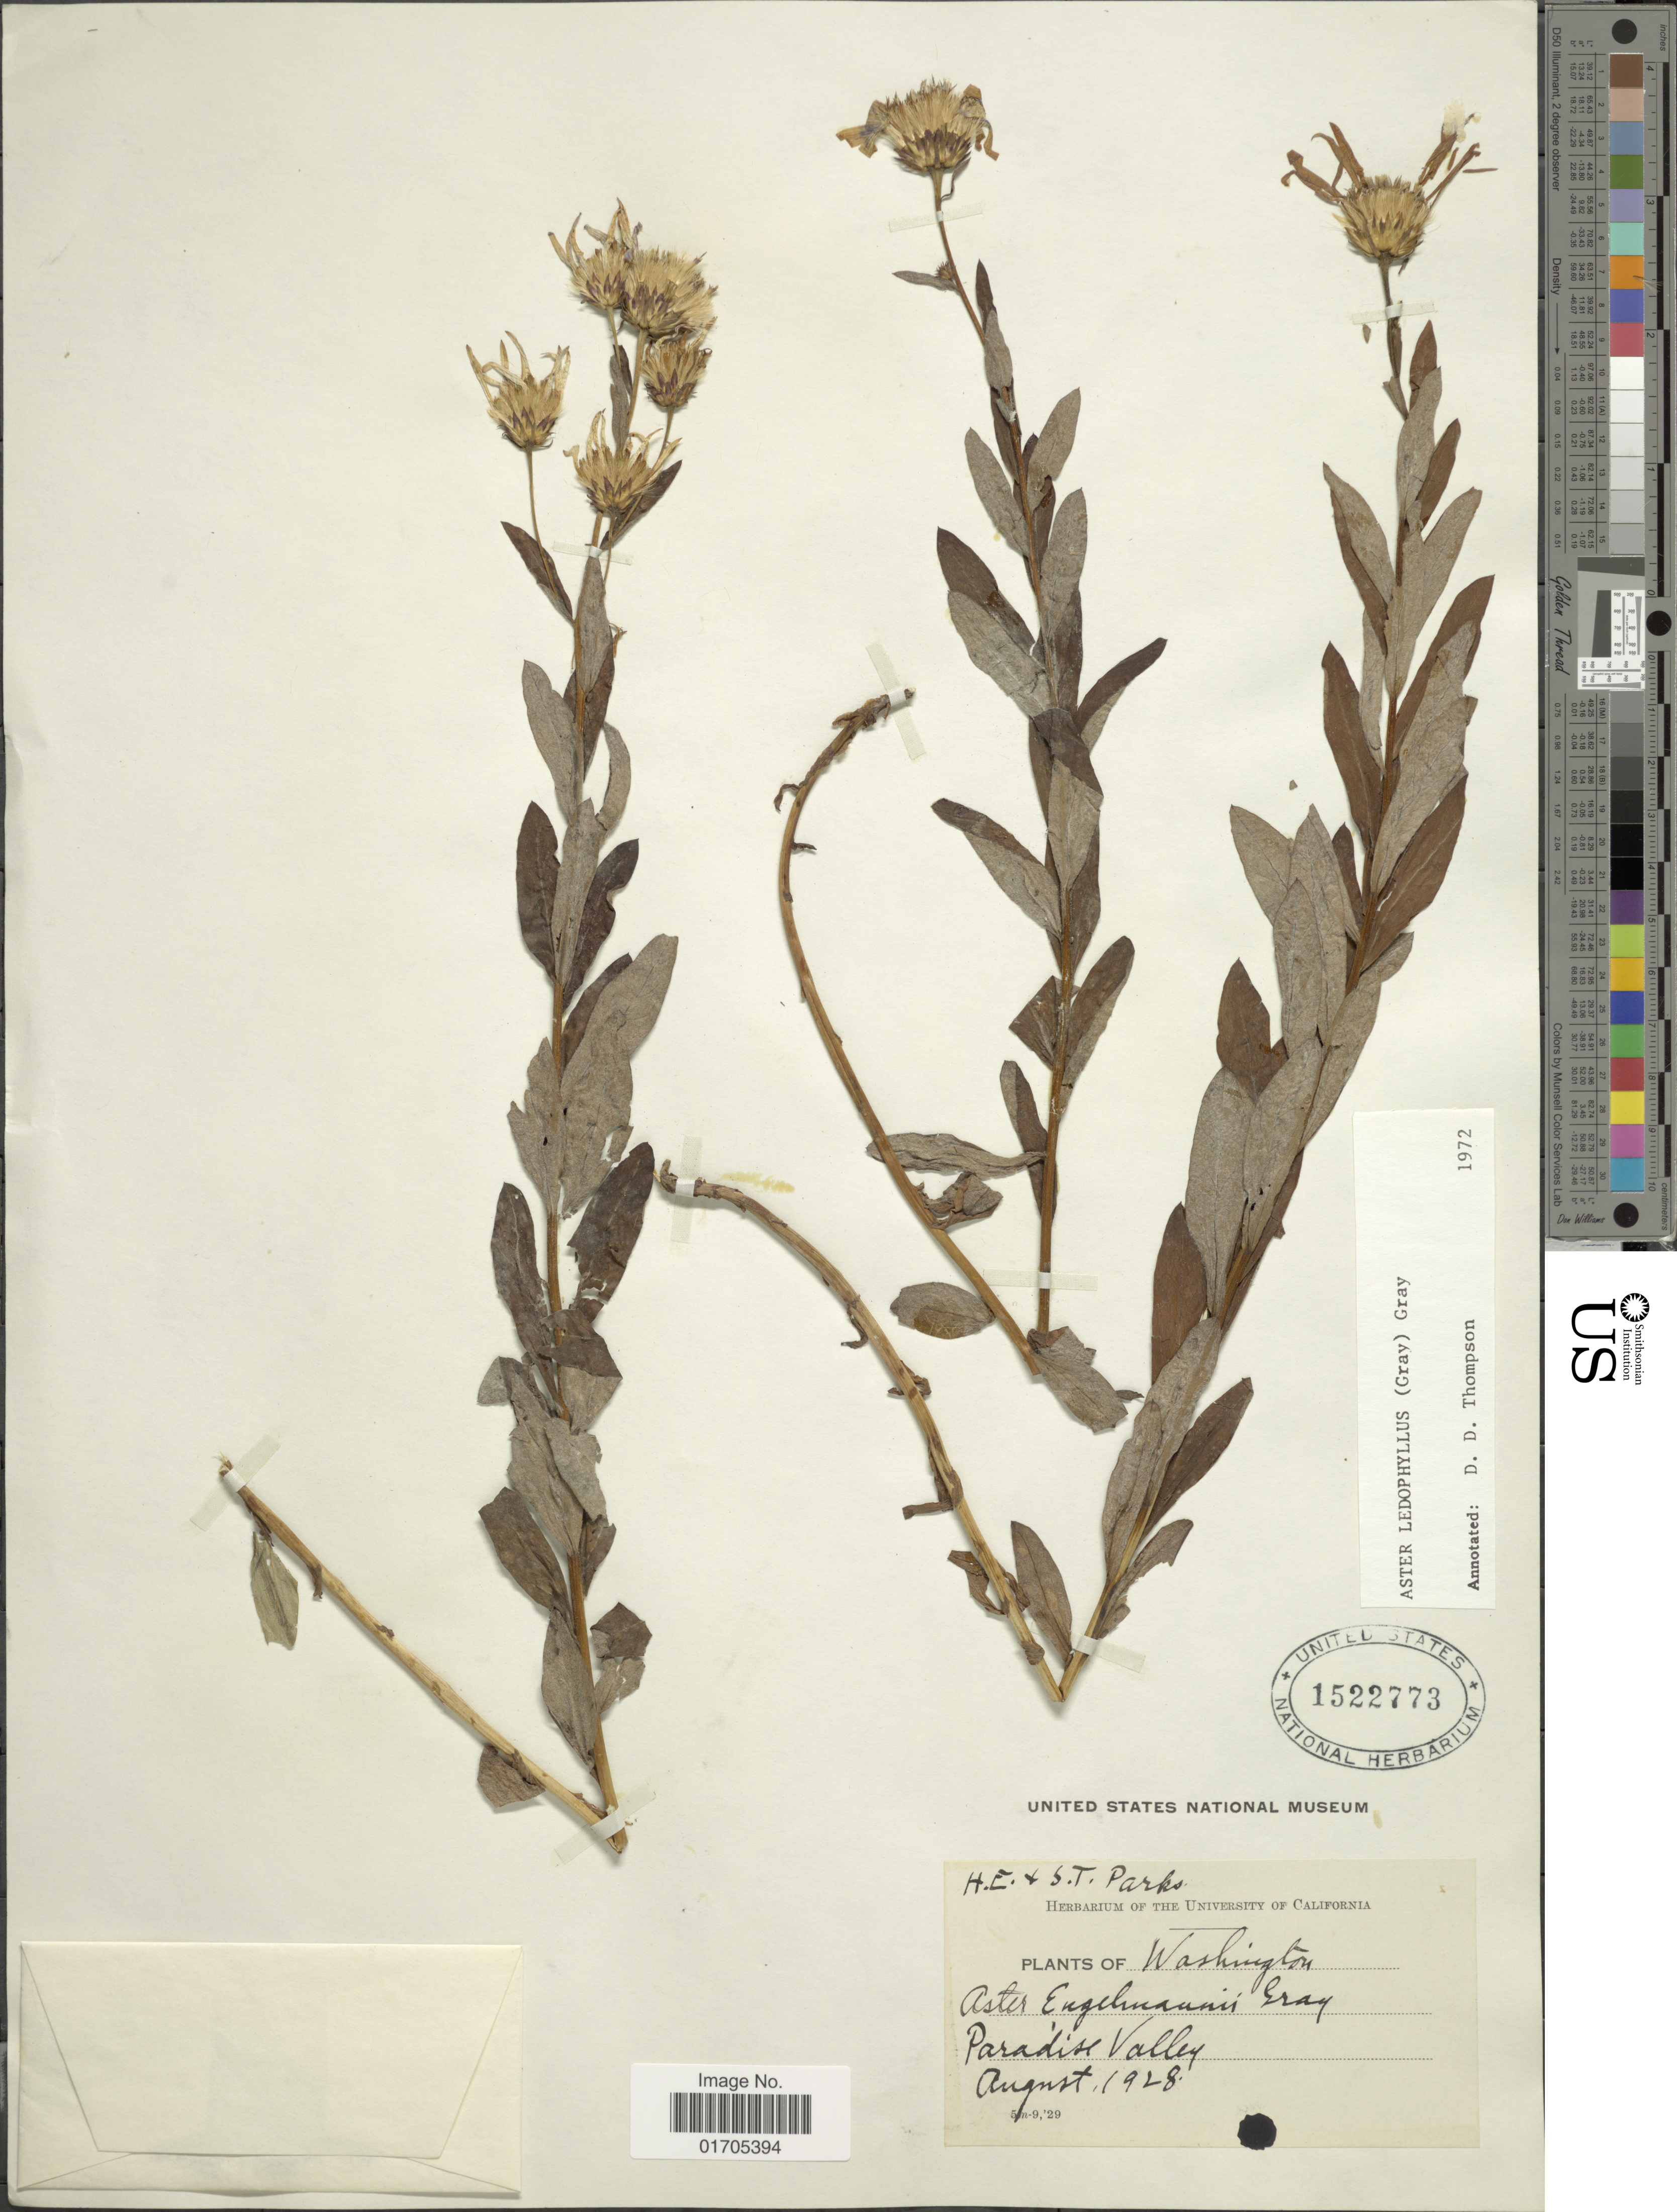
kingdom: Plantae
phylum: Tracheophyta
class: Magnoliopsida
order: Asterales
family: Asteraceae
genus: Eucephalus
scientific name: Eucephalus ledophyllus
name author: (A. Gray) Greene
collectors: H. E. Parks & S. Parks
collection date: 1928-08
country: United States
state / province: Washington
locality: Washington. Paradise Valley.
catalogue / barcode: US 1522773